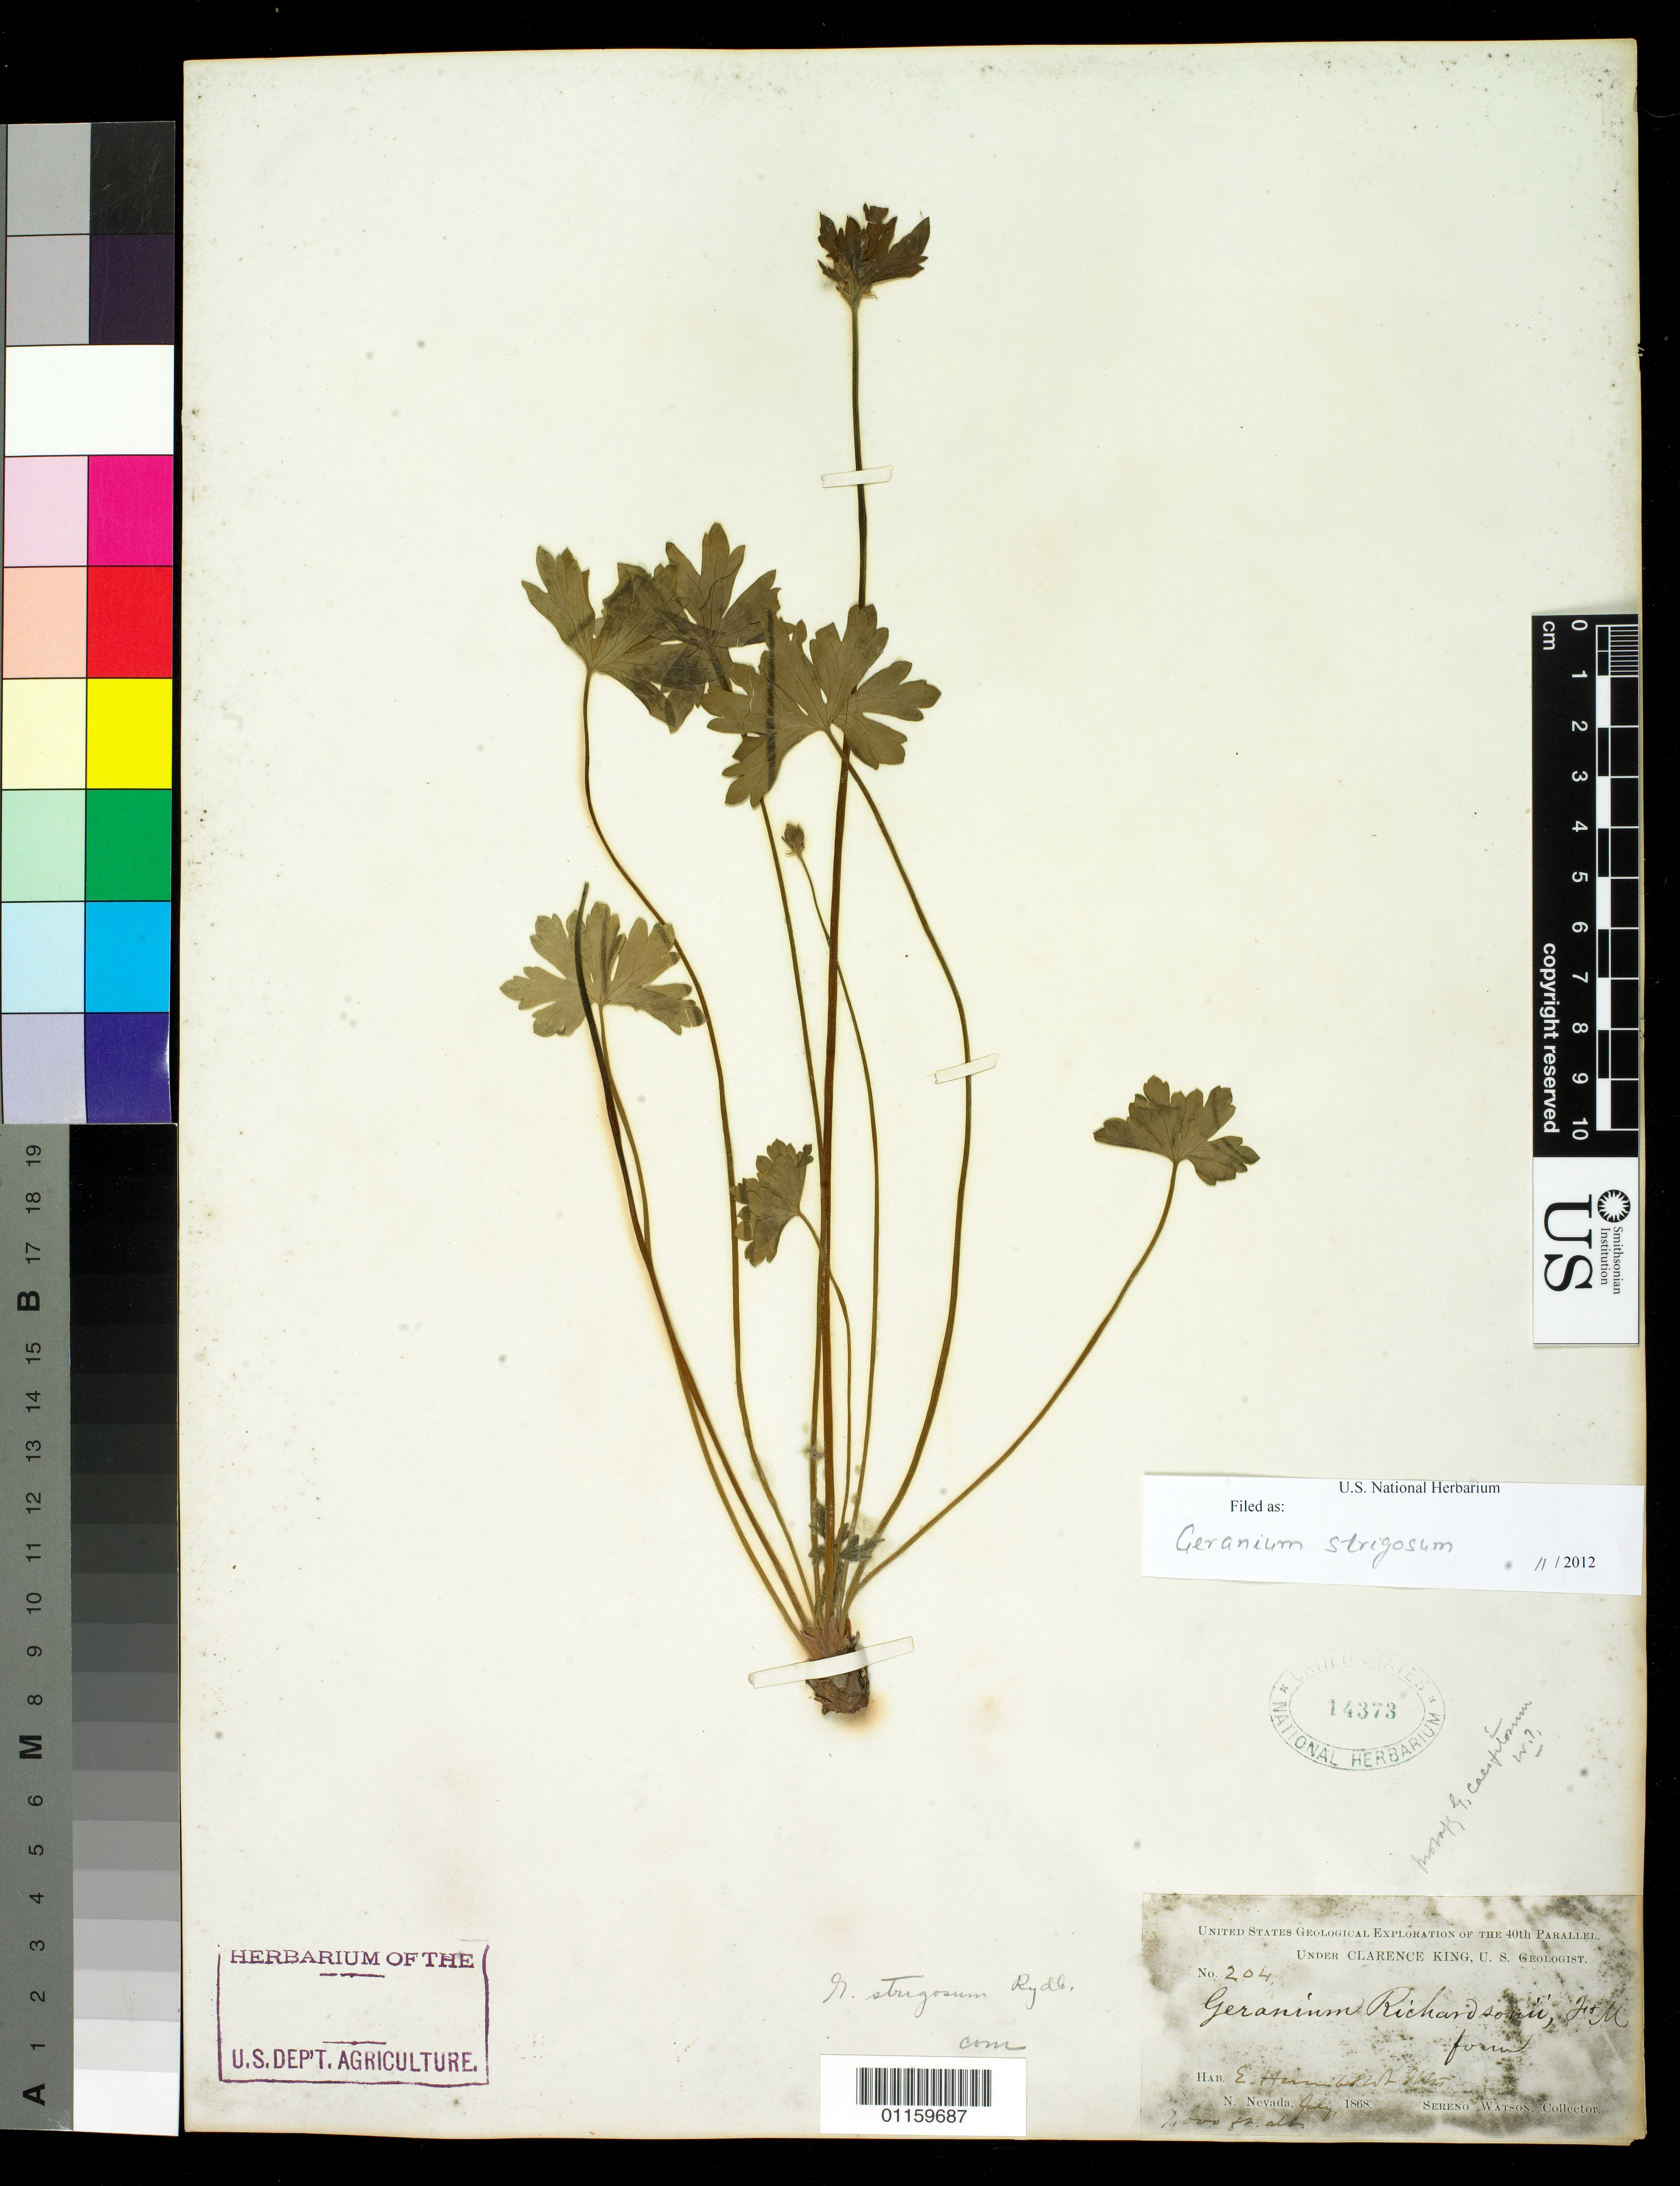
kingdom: Plantae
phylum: Tracheophyta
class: Magnoliopsida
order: Geraniales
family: Geraniaceae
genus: Geranium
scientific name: Geranium strigosum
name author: Rydb.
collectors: S. Watson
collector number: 204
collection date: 1868-07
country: United States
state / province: Nevada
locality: E. Humboldt Mt., N. Nevada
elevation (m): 2134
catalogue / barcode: US 14373